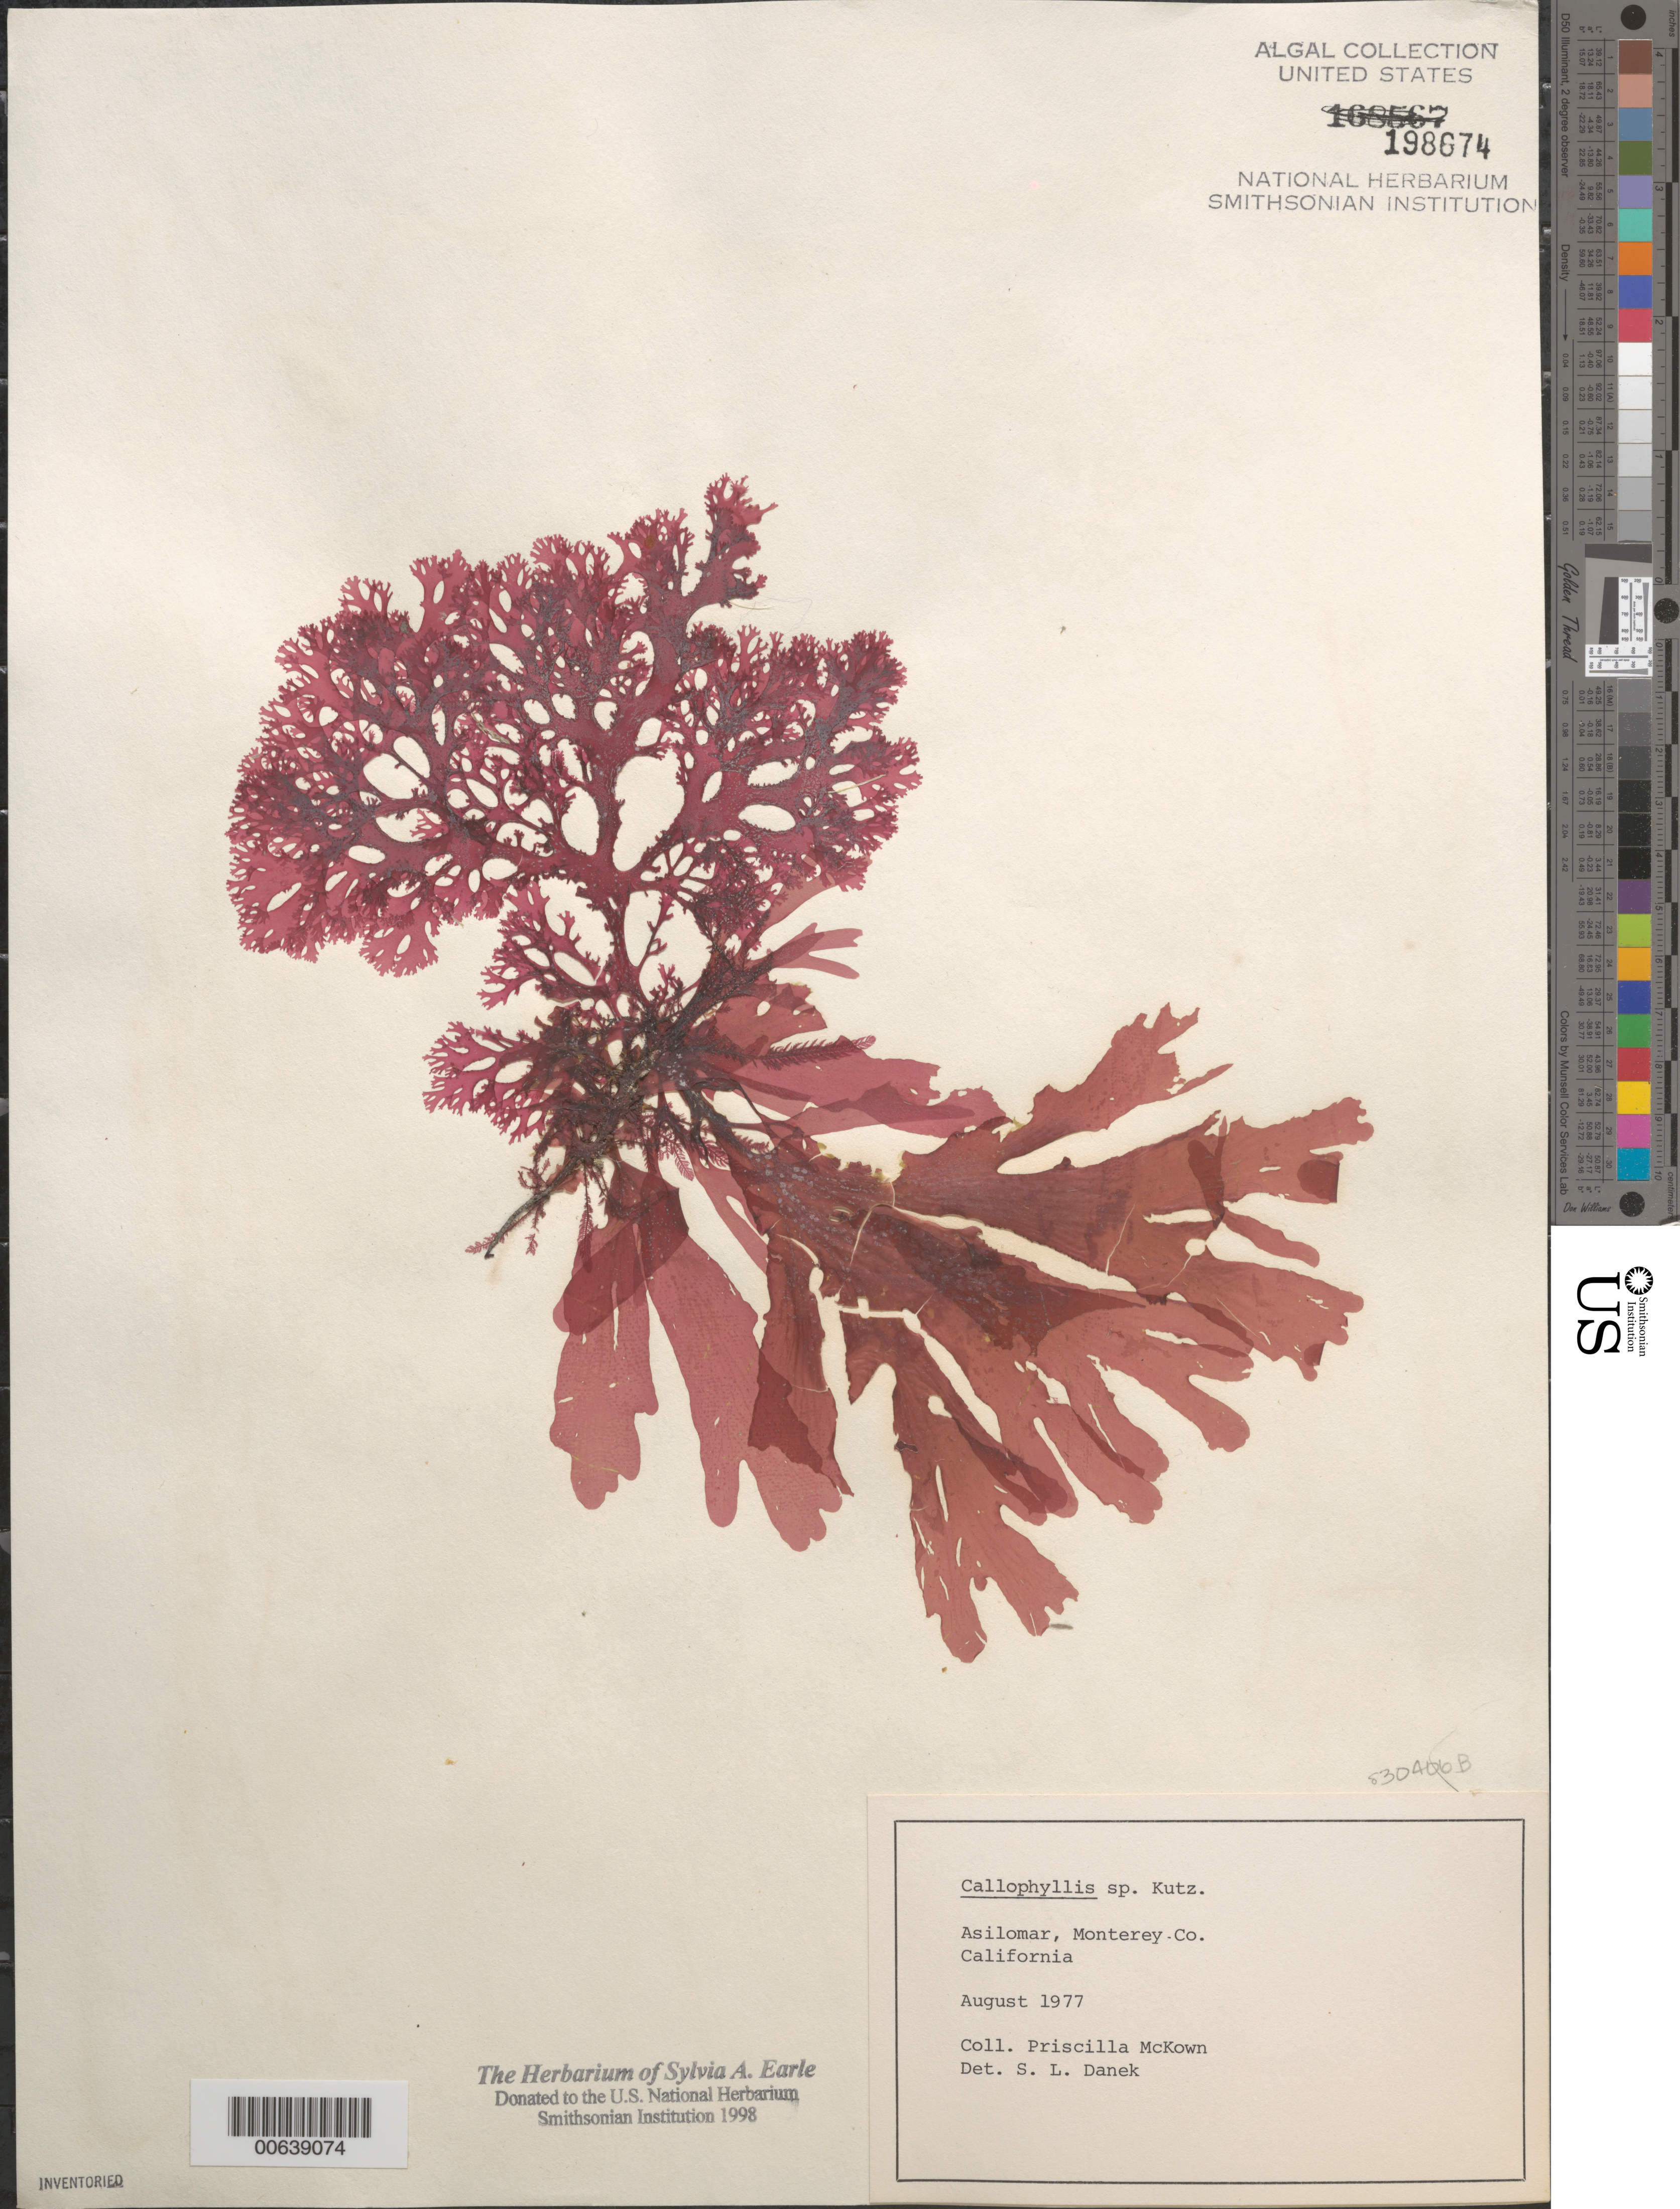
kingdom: Plantae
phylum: Rhodophyta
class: Florideophyceae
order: Gigartinales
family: Kallymeniaceae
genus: Callophyllis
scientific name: Callophyllis sp.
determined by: Danek, S. L.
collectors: P. McKown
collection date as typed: Aug 1977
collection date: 1977-08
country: United States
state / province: California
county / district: Monterey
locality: Asilomar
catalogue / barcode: US 198674